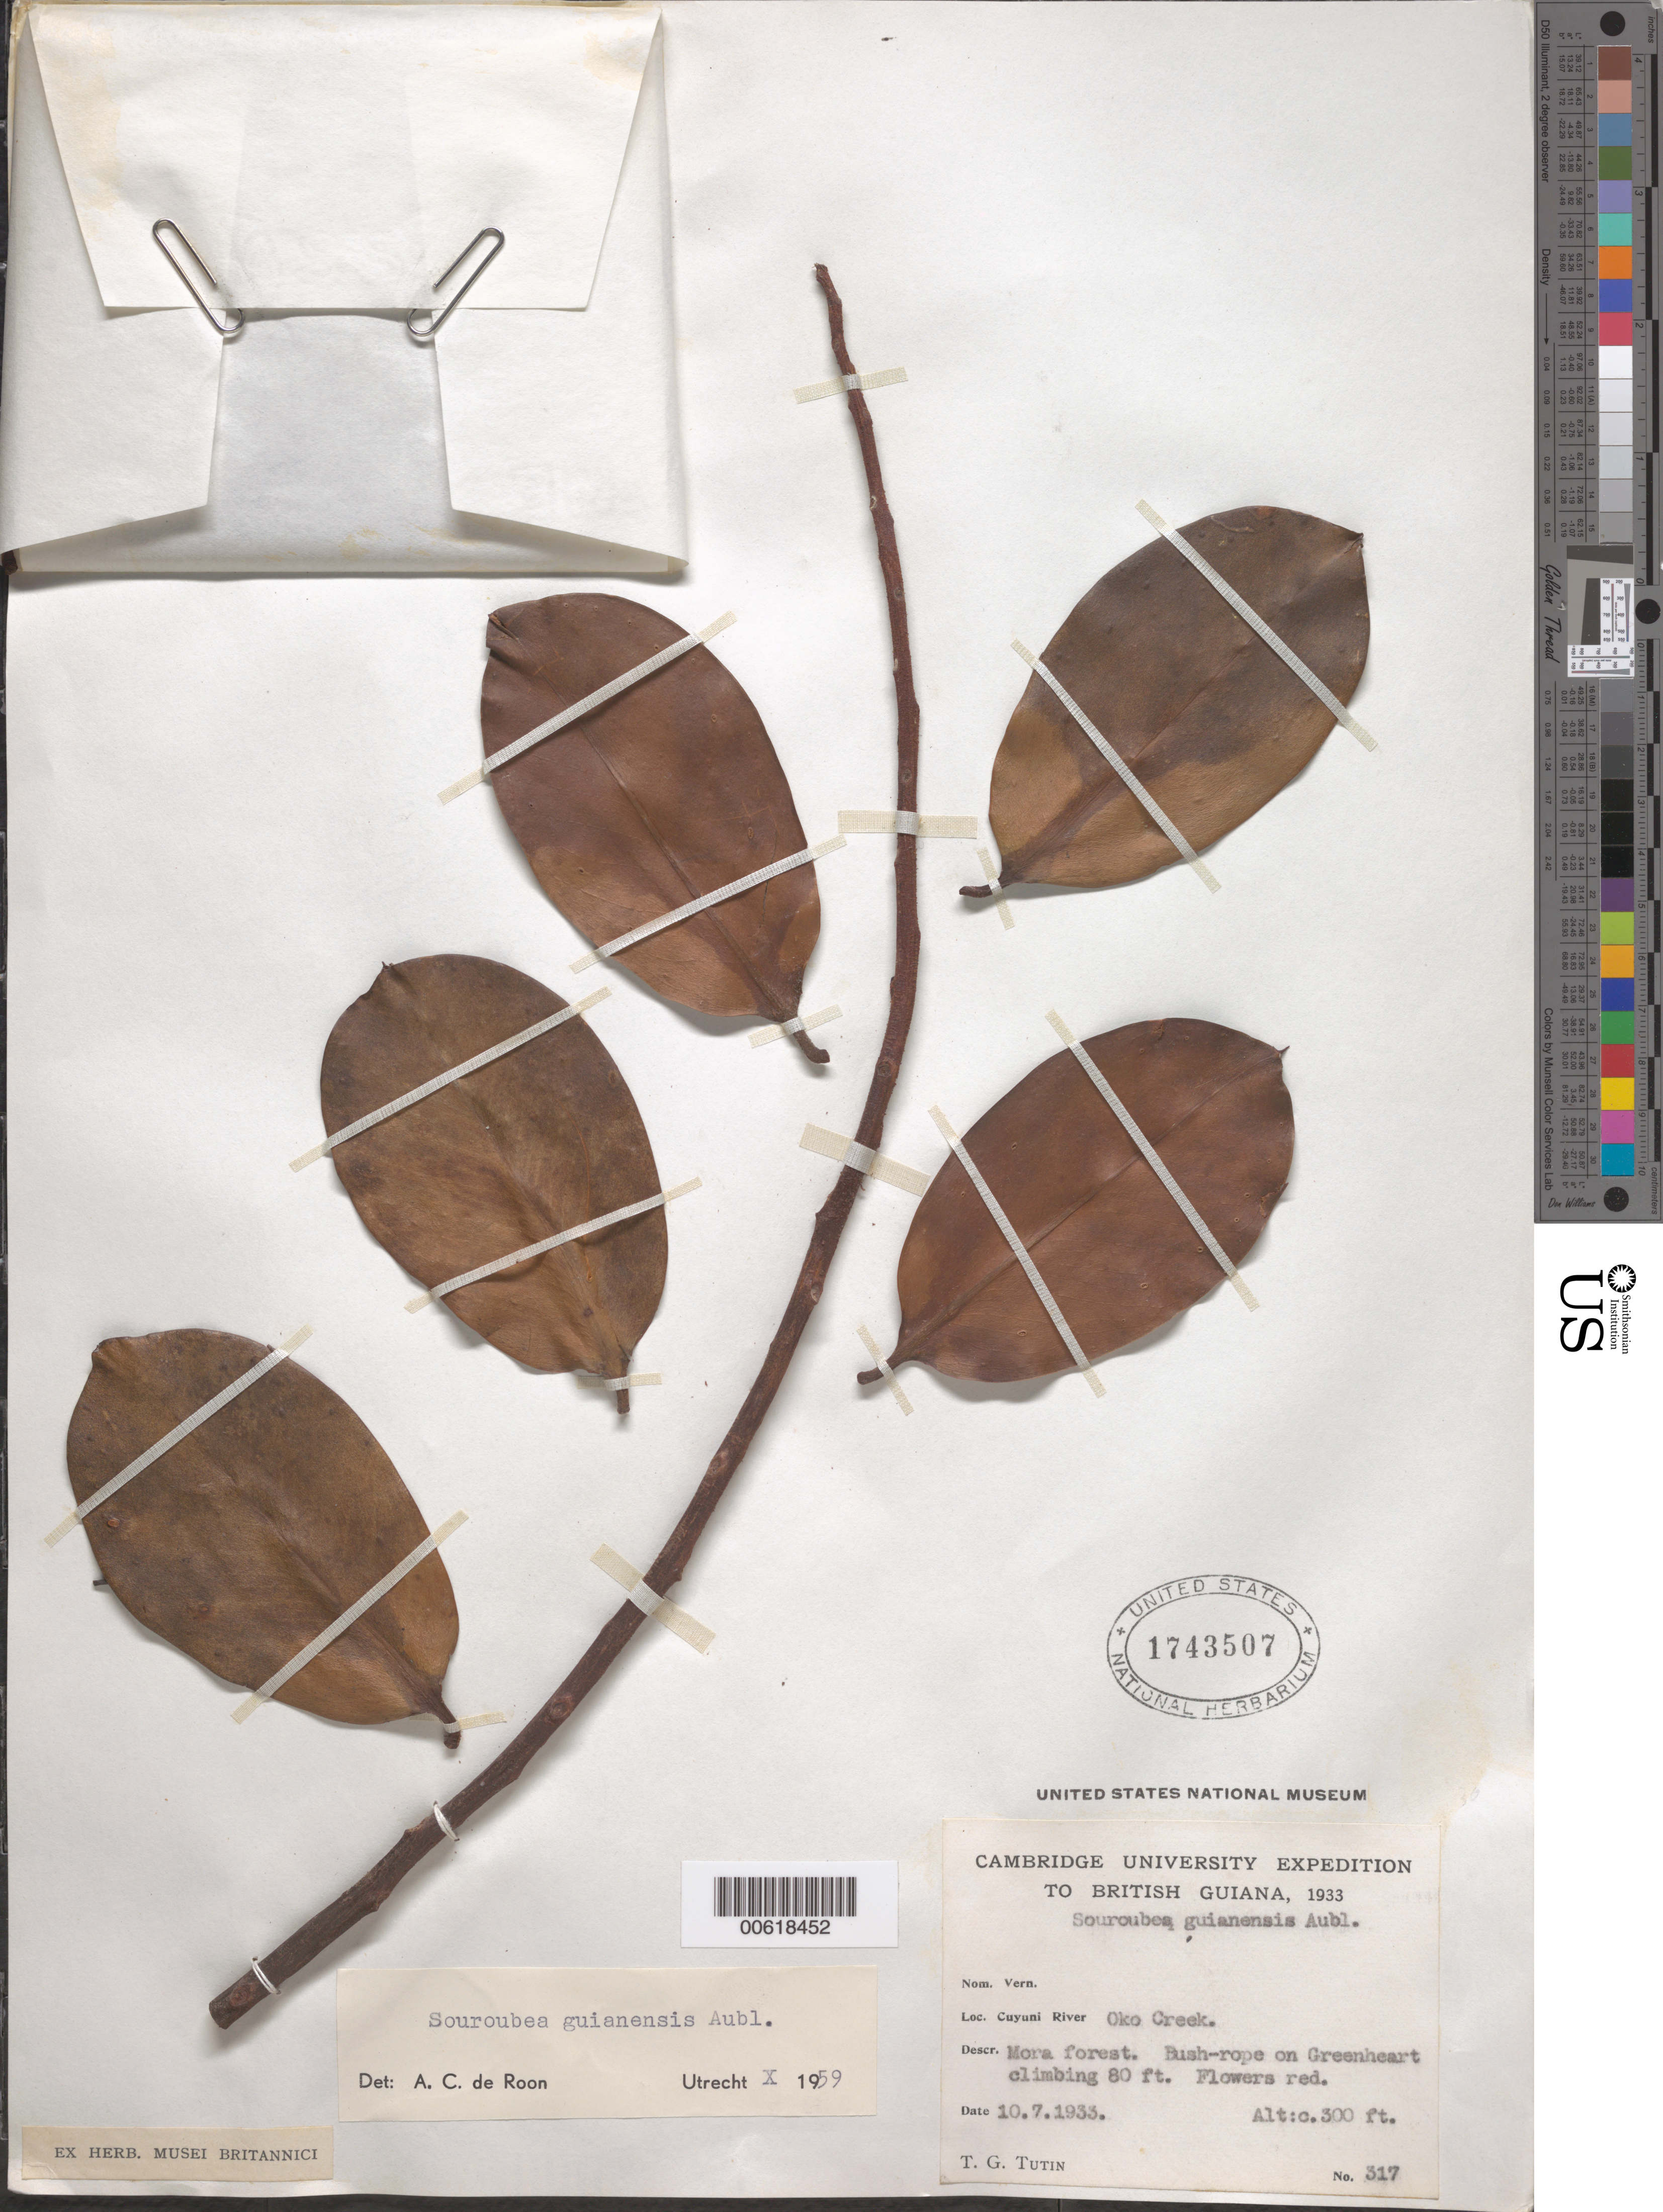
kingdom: Plantae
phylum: Tracheophyta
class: Magnoliopsida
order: Ericales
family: Marcgraviaceae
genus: Souroubea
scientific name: Souroubea guianensis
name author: Aubl.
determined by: de Roon, A. C.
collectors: T. G. Tutin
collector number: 317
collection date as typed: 10-Jul-33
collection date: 1933-07-10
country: Guyana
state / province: Cuyuni-Mazaruni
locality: Oko Creek, Cuyuni R.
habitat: Mora forest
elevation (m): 91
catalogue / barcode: US 1743507